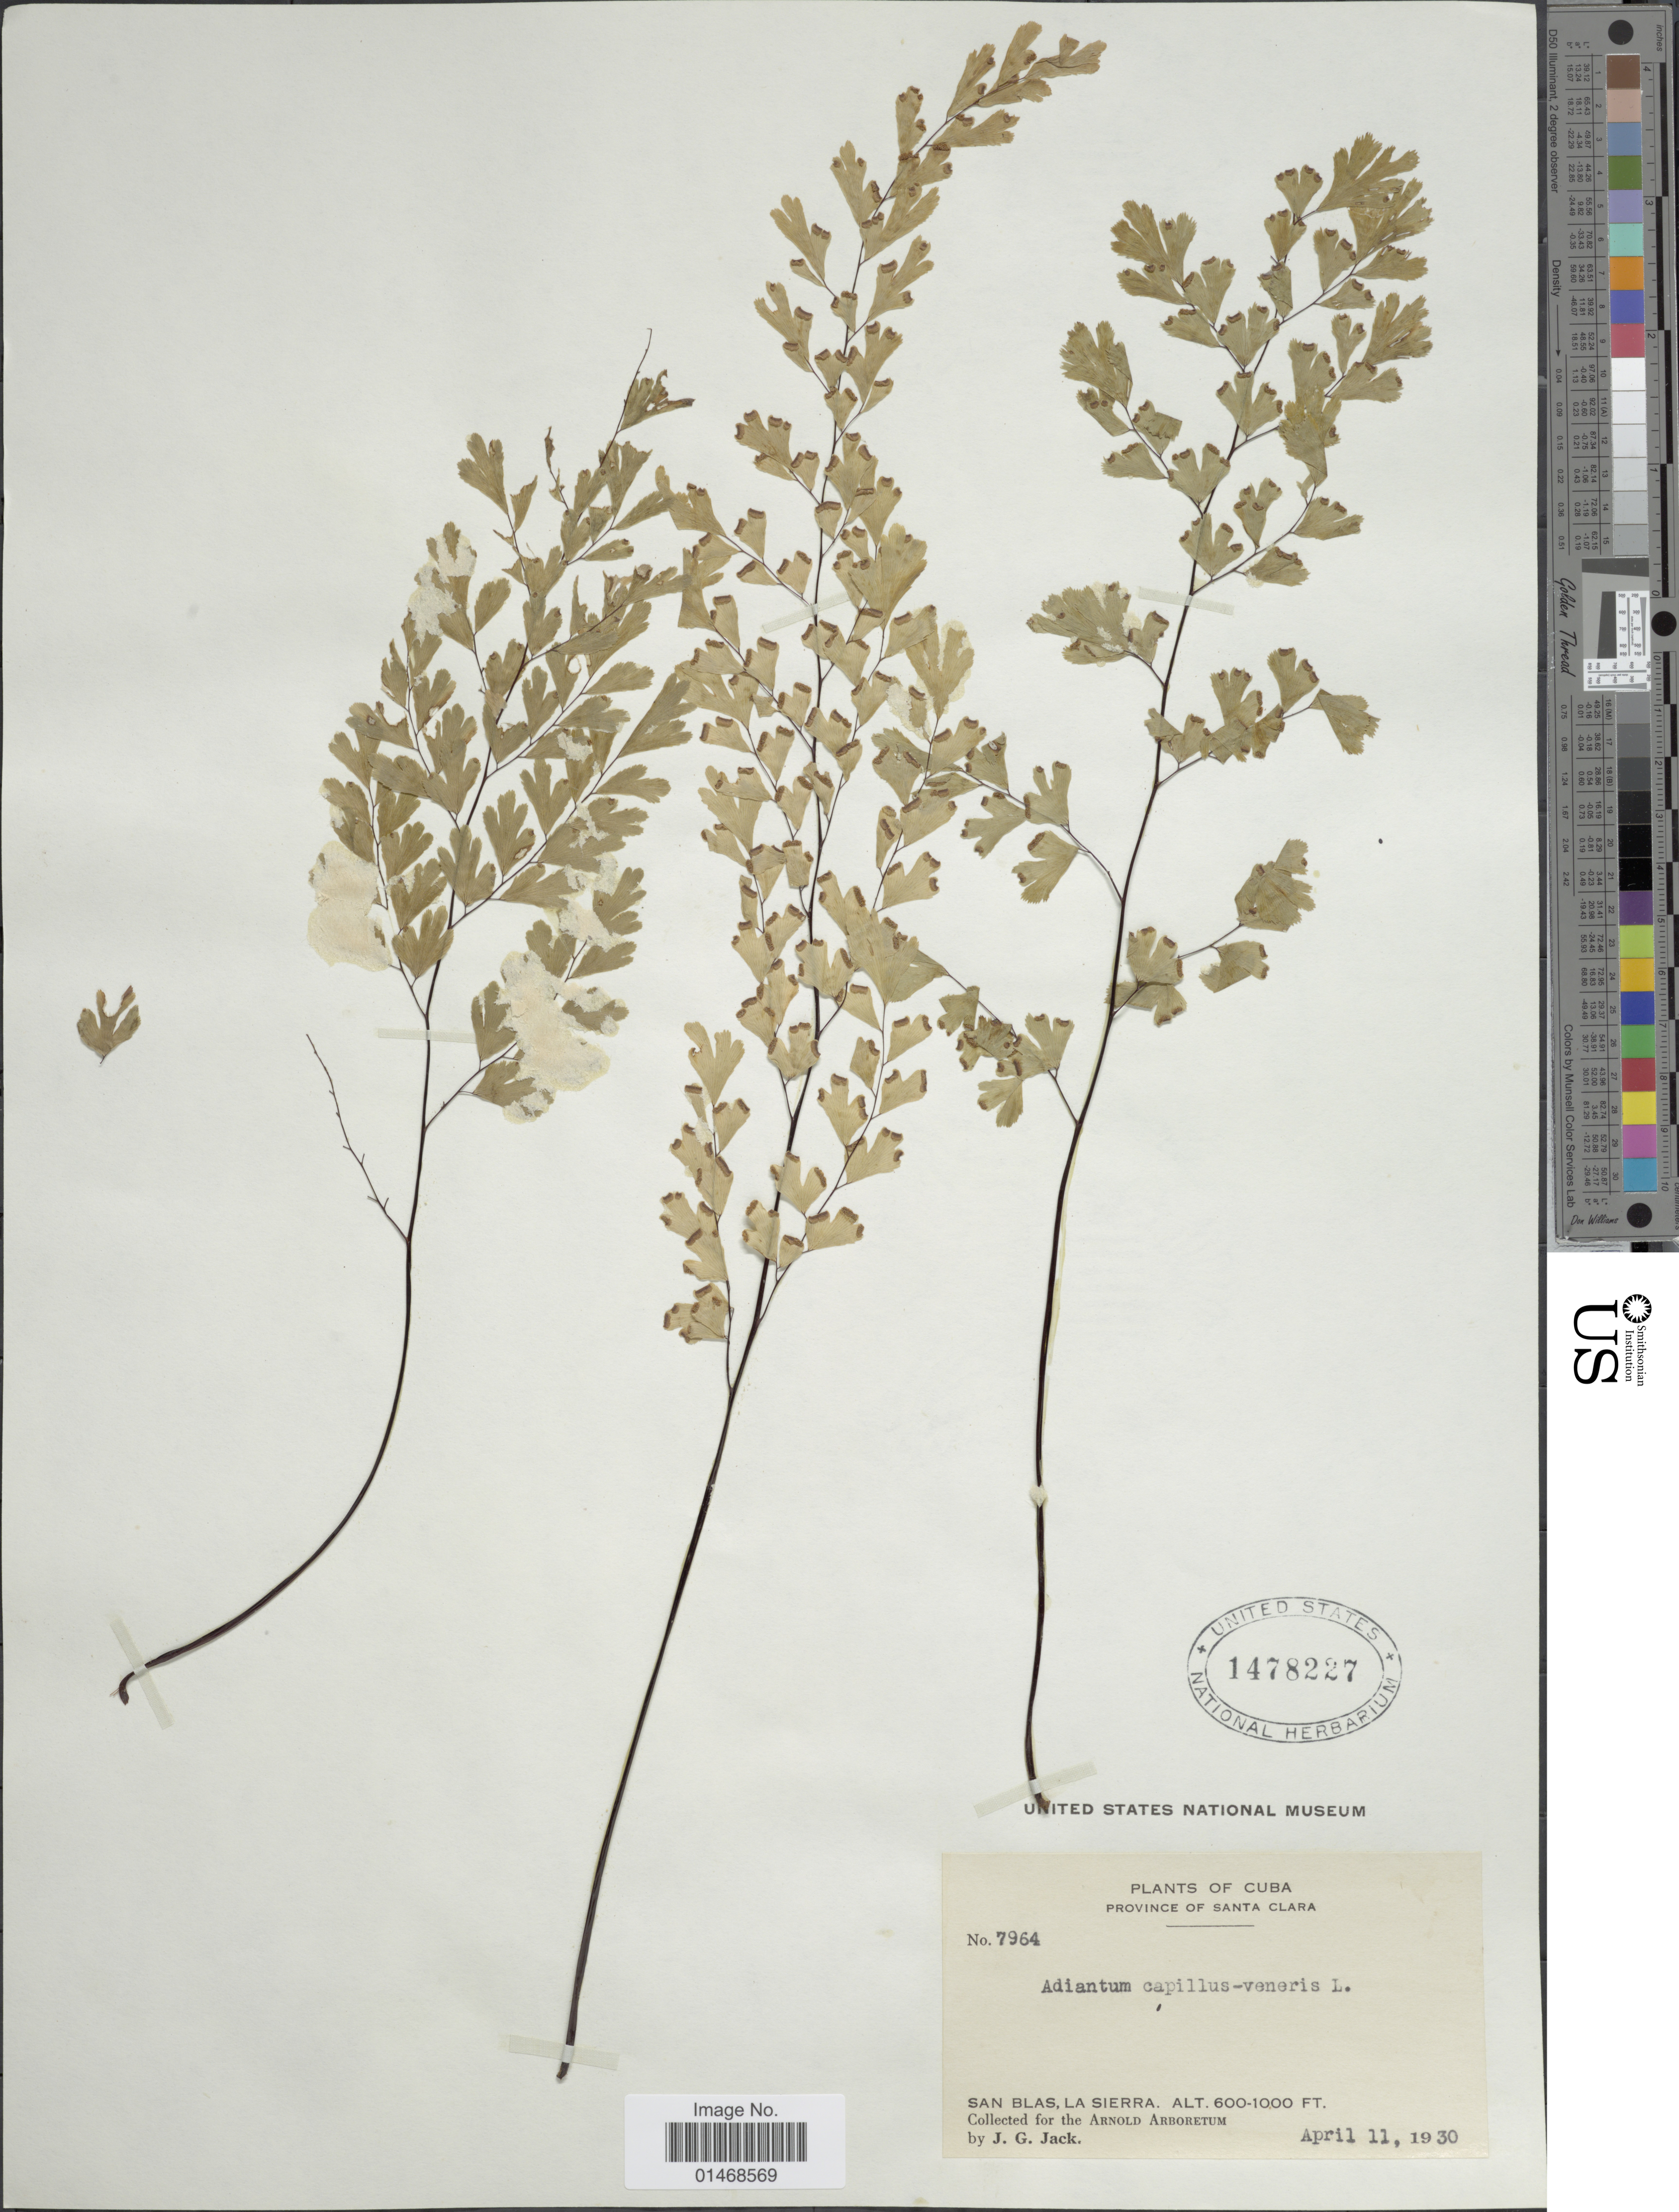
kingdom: Plantae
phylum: Tracheophyta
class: Polypodiopsida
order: Polypodiales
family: Pteridaceae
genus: Adiantum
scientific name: Adiantum capillus-veneris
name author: L.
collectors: J. G. Jack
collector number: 7964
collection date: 1930-04-11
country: Cuba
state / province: Las Villas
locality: Province of Santa Clara, San Blas, La Sierra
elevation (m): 183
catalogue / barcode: US 1478227